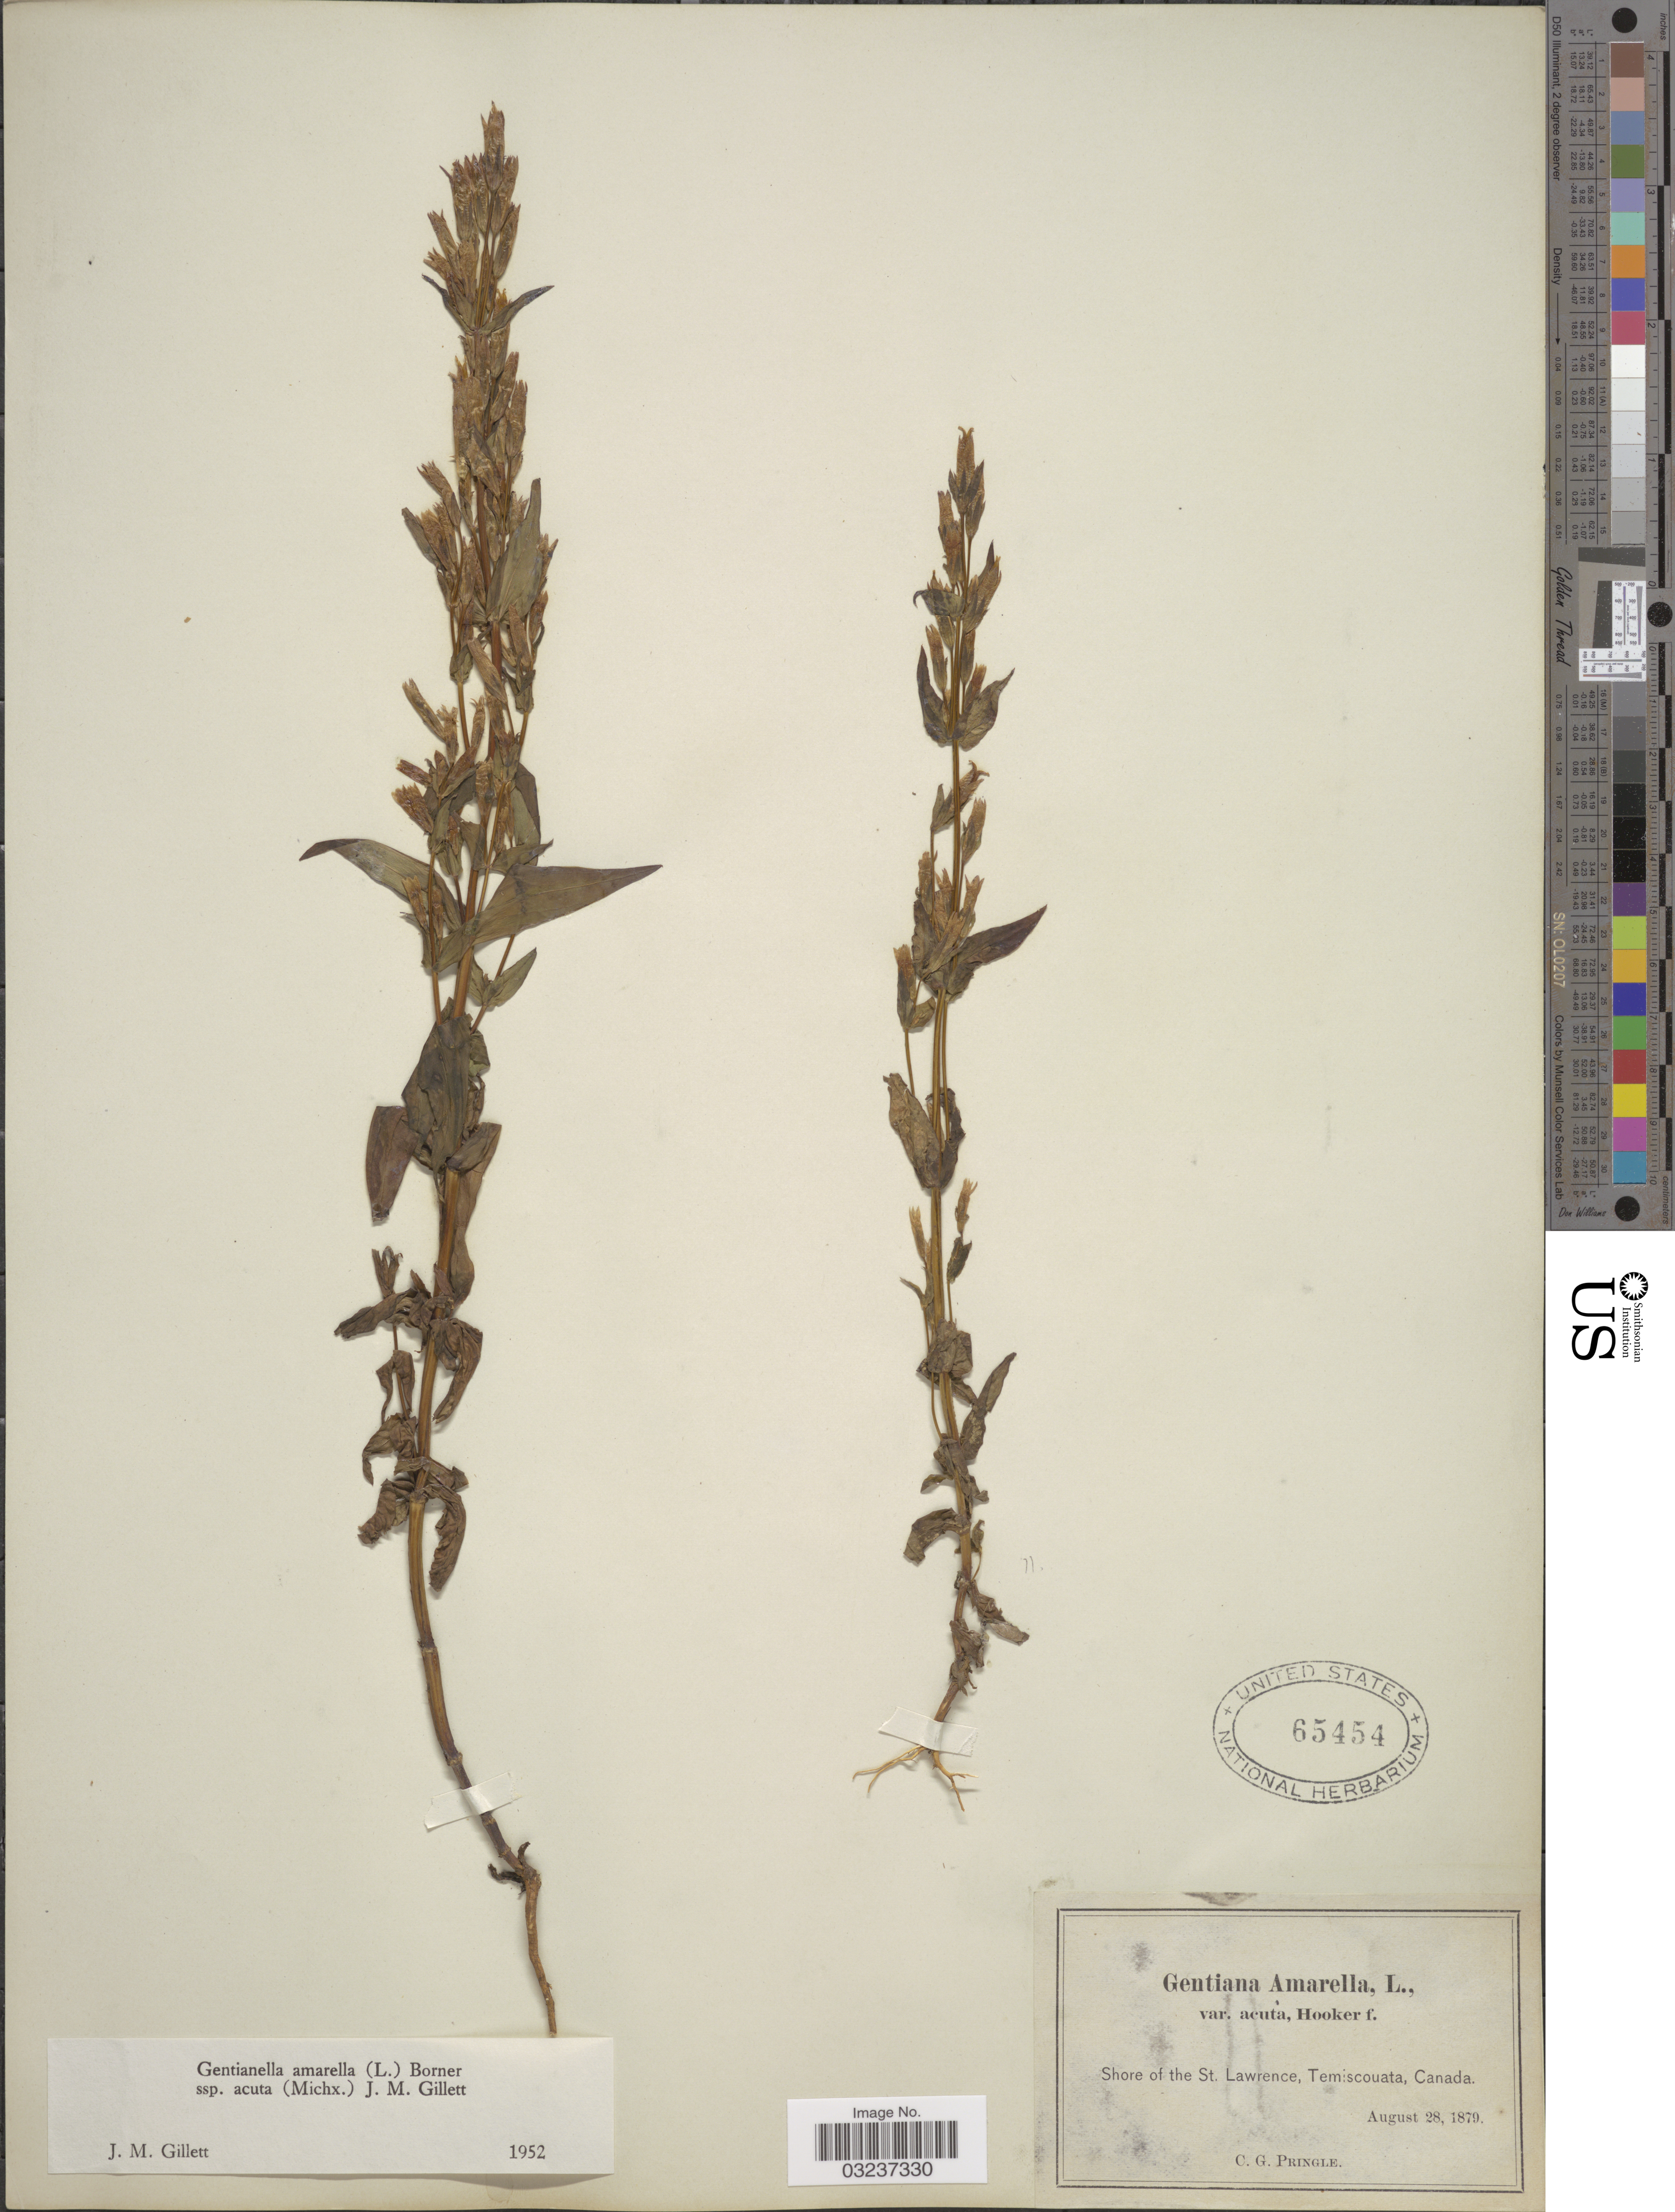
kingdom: Plantae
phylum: Tracheophyta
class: Magnoliopsida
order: Gentianales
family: Gentianaceae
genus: Gentianella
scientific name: Gentianella amarella subsp. acuta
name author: (Michx.) J.M. Gillett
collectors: C. G. Pringle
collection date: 1879-08-28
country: Canada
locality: Shore of the St. Lawrence, Temiscouata.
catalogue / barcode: US 65454